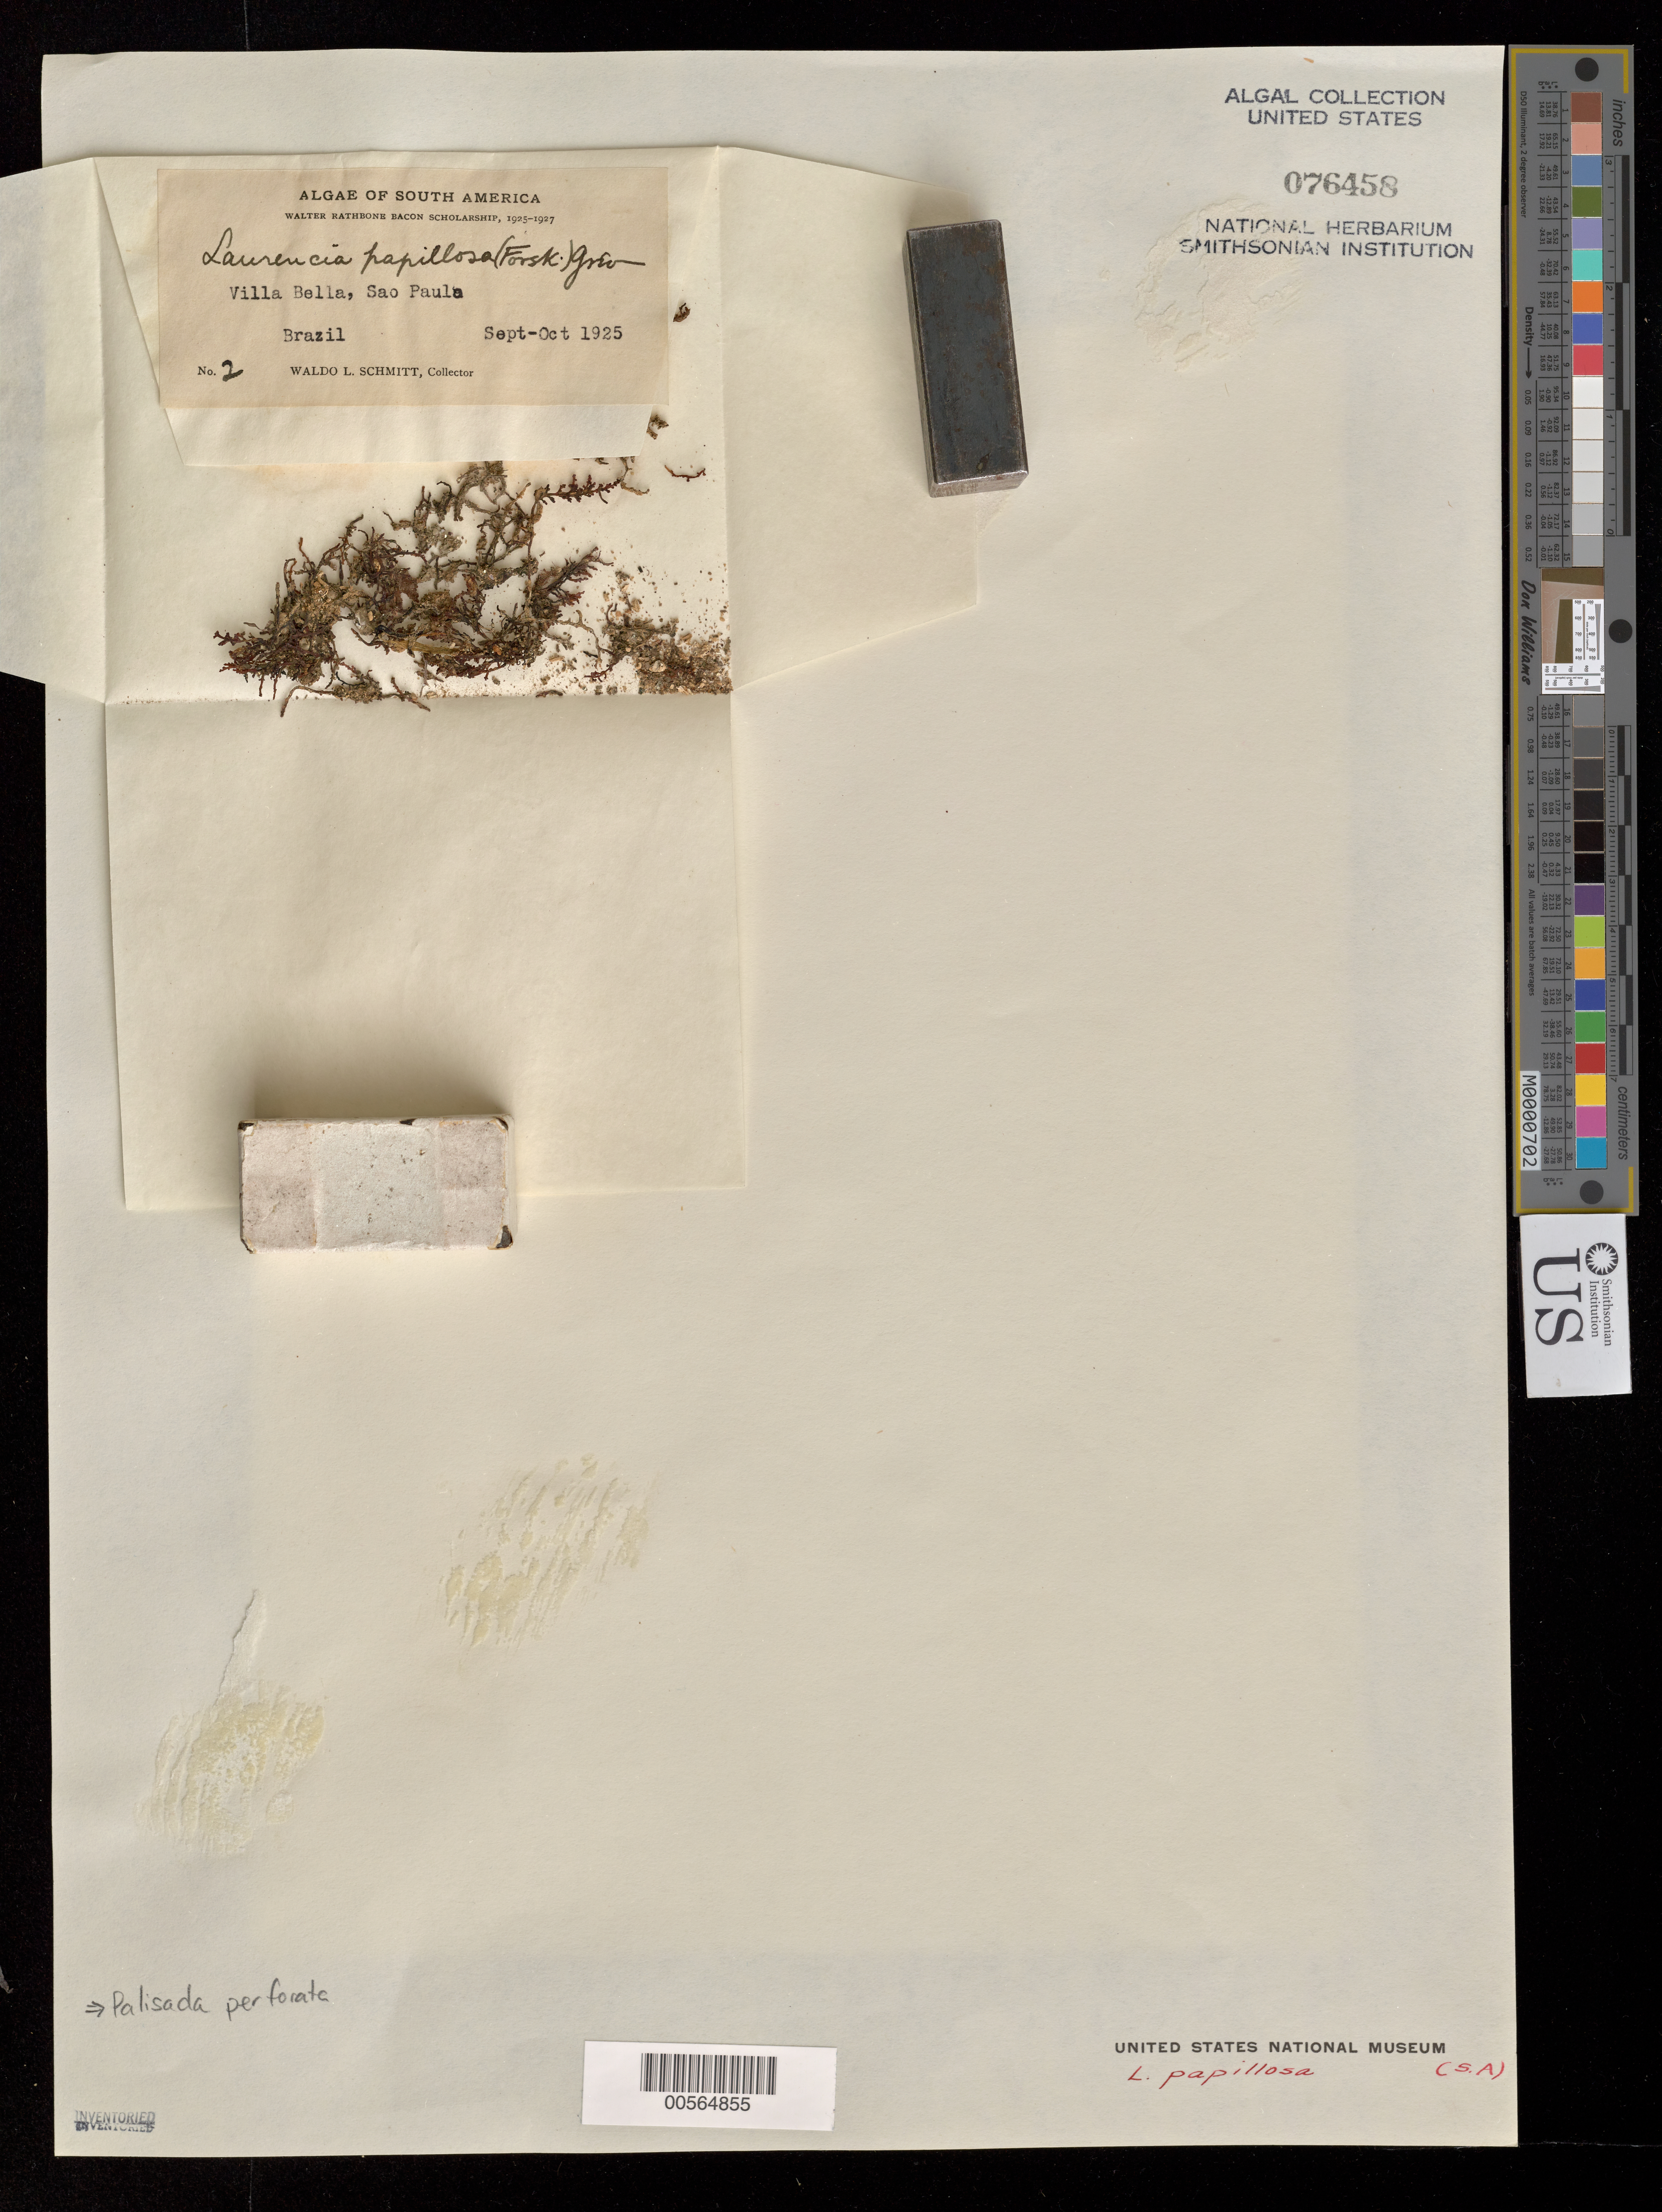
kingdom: Plantae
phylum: Rhodophyta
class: Florideophyceae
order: Ceramiales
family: Rhodomelaceae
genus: Palisada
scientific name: Palisada perforata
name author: (Bory) K.W. Nam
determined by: Algae name updating Project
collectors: W. L. Schmitt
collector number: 2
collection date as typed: Sep 1925 to -- Oct 1925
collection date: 1925-09/1925-10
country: Brazil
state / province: São Paulo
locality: Villa Bella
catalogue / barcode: US 76458